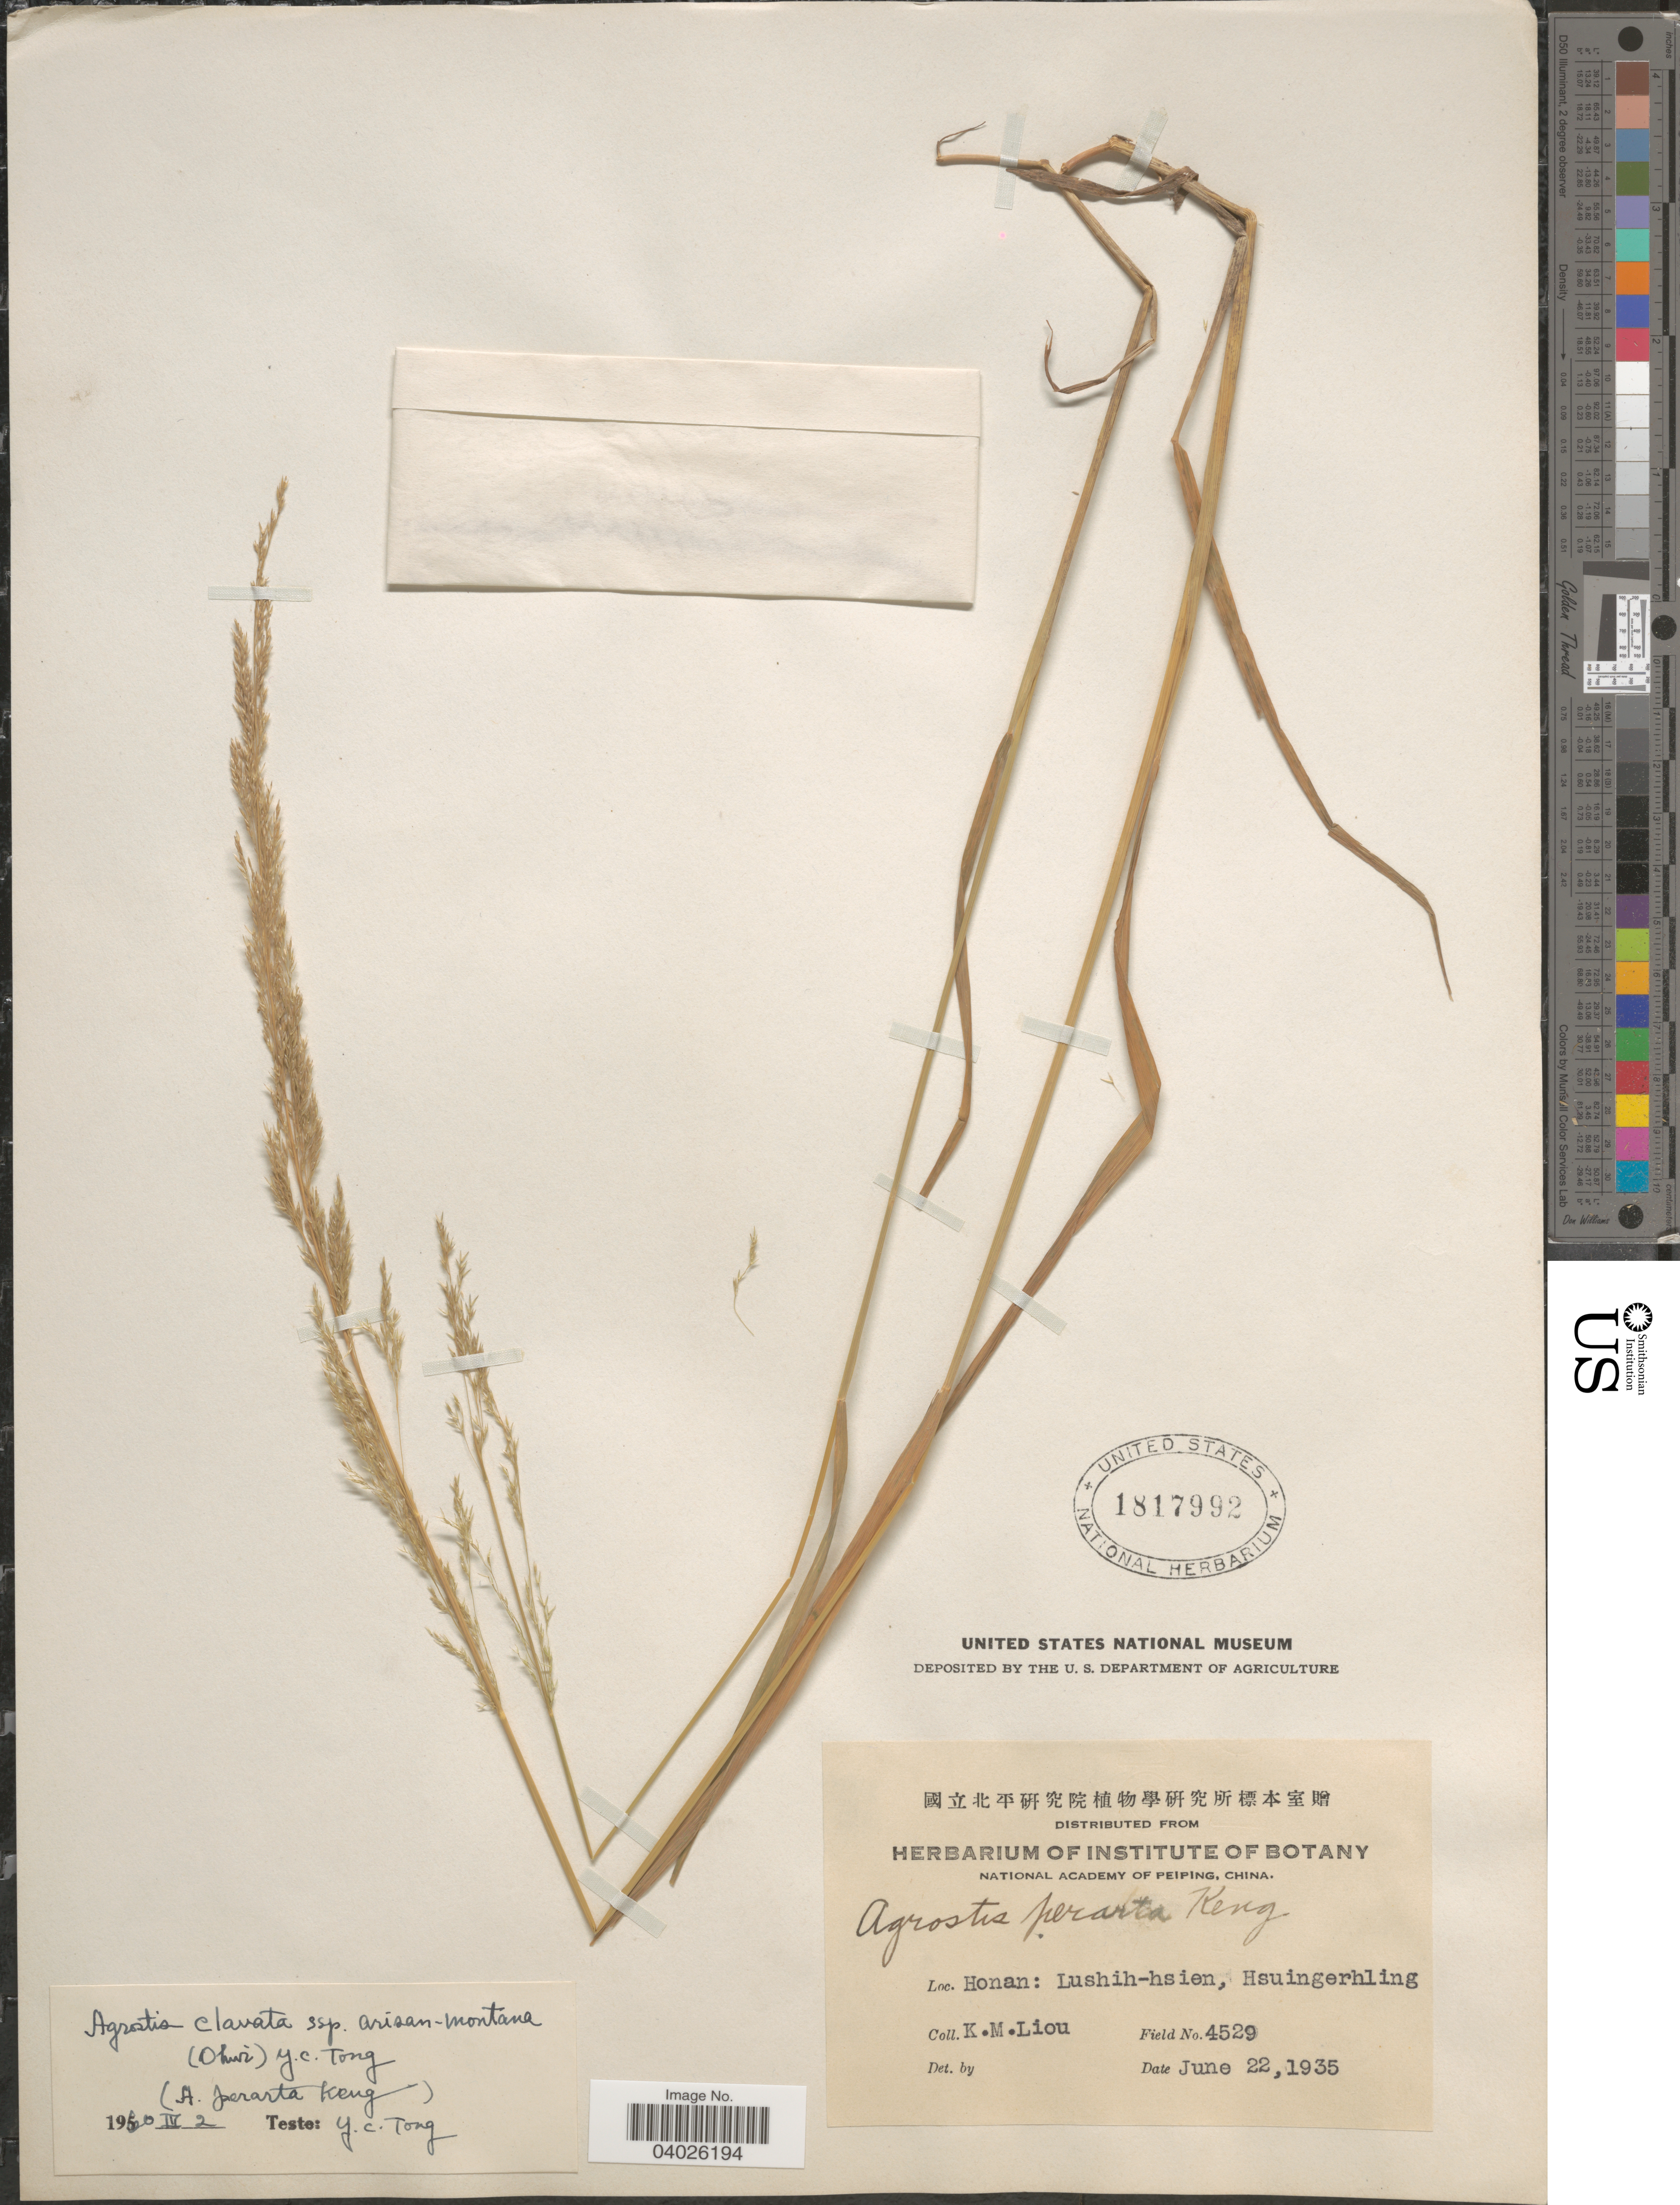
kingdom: Plantae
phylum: Tracheophyta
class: Liliopsida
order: Poales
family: Poaceae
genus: Agrostis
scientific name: Agrostis clavata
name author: Trin.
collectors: K. M. Liou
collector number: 4529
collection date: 1935-06-22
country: China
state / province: Henan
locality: Honan: Lushih-hsien, Hsuingerhling.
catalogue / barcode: US 1817992